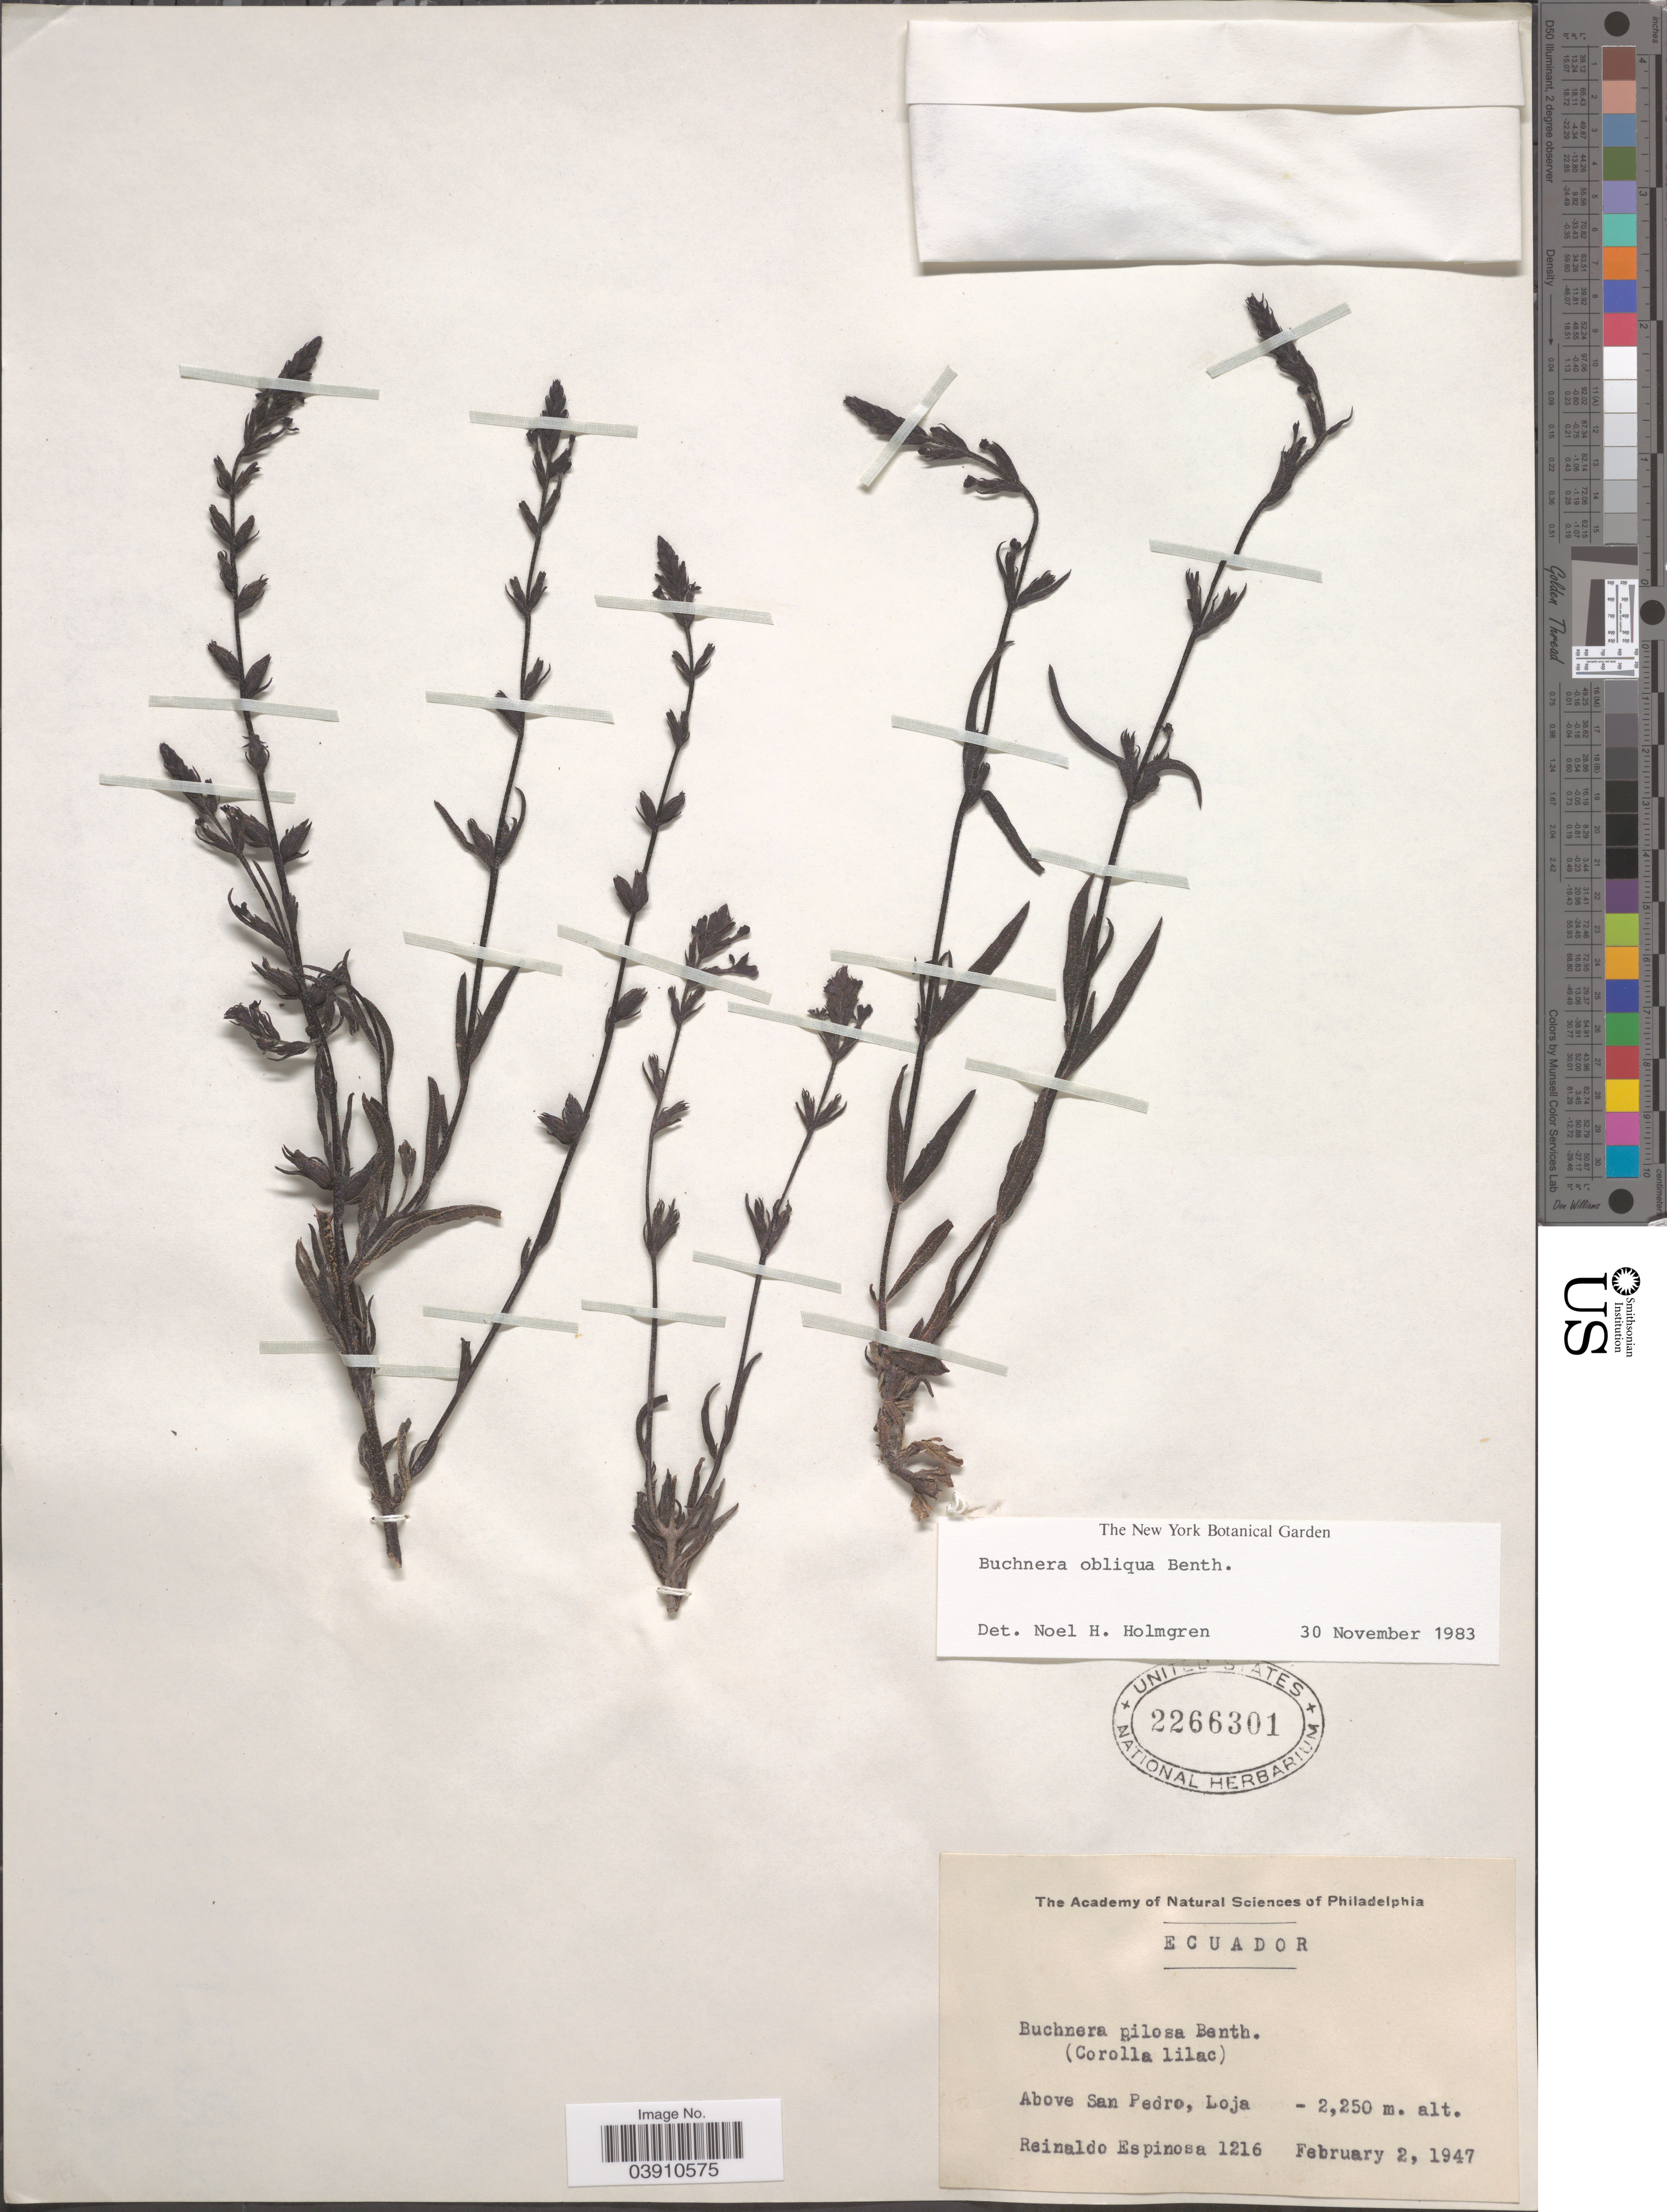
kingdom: Plantae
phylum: Tracheophyta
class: Magnoliopsida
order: Lamiales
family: Orobanchaceae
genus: Buchnera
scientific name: Buchnera obliqua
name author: Benth.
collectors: R. Espinosa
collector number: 1216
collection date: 1947-02-02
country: Ecuador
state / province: Loja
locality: Above San Pedro.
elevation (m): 2250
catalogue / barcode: US 2266301